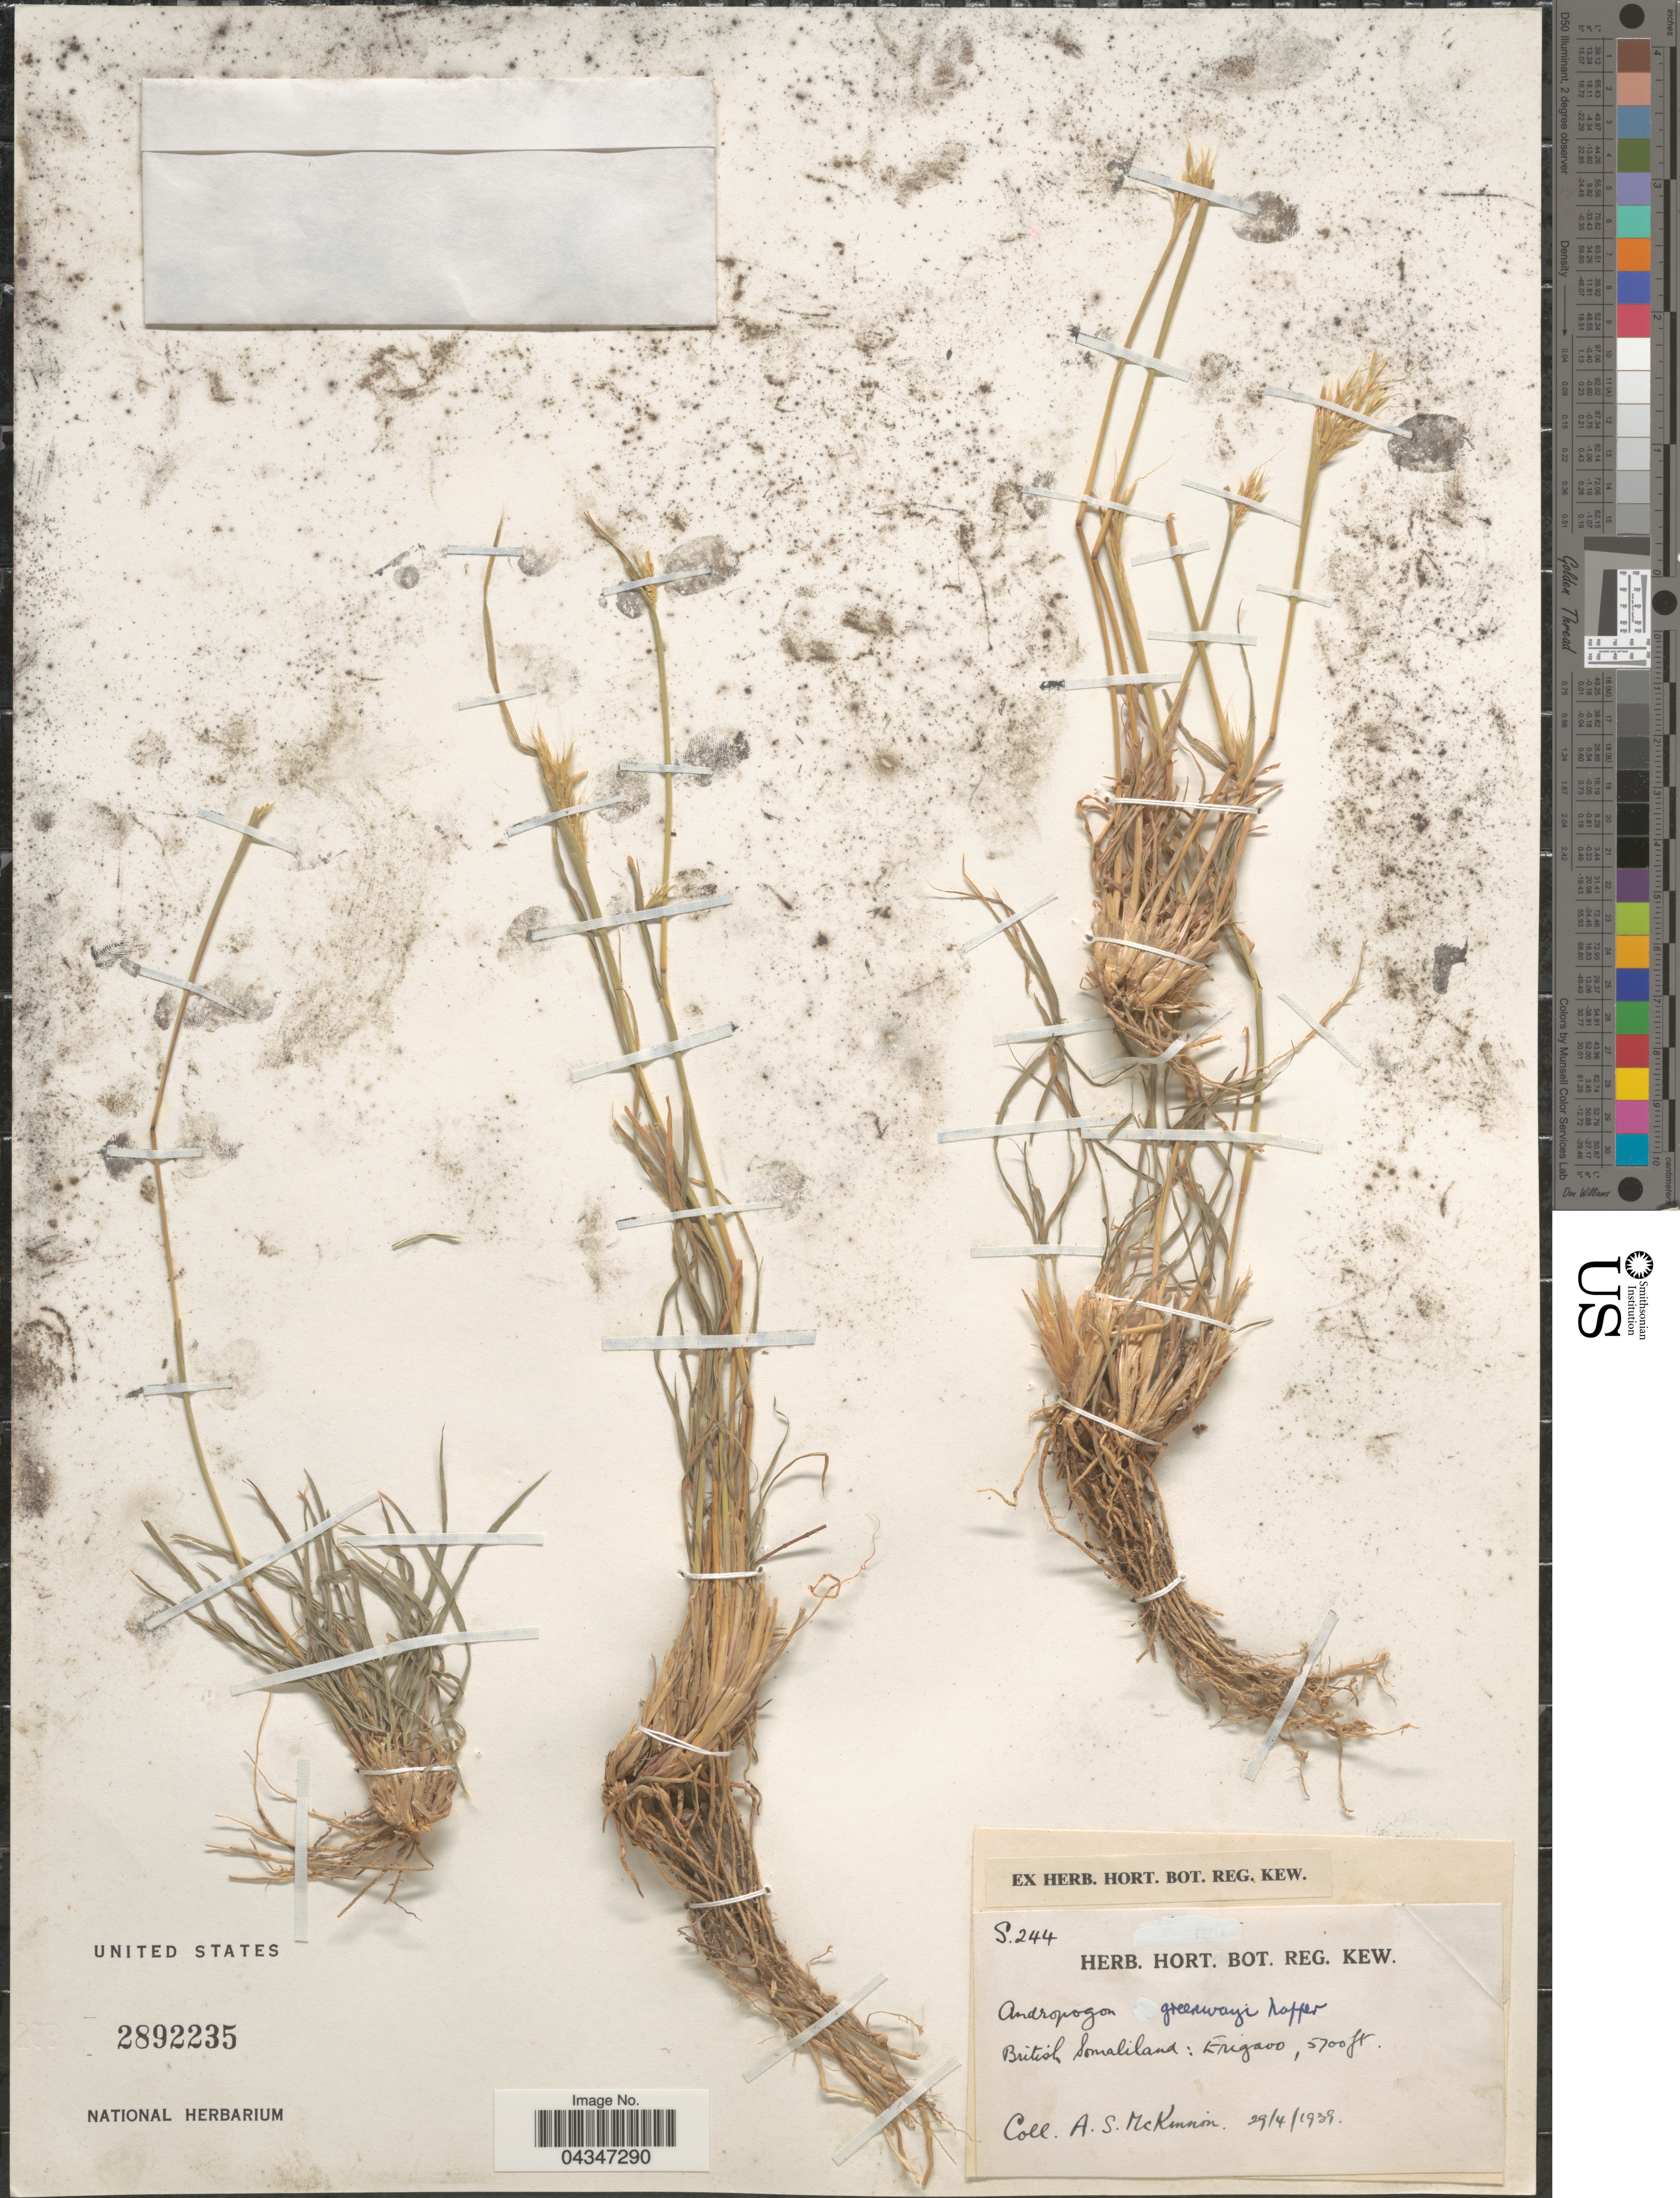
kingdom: Plantae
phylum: Tracheophyta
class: Liliopsida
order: Poales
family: Poaceae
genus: Andropogon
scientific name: Andropogon greenwayi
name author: Napper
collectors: A. Mckinnon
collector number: S.244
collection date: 1939-04-29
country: Somalia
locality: British Somaliland: Erigavo.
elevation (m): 1737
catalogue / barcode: US 2892235